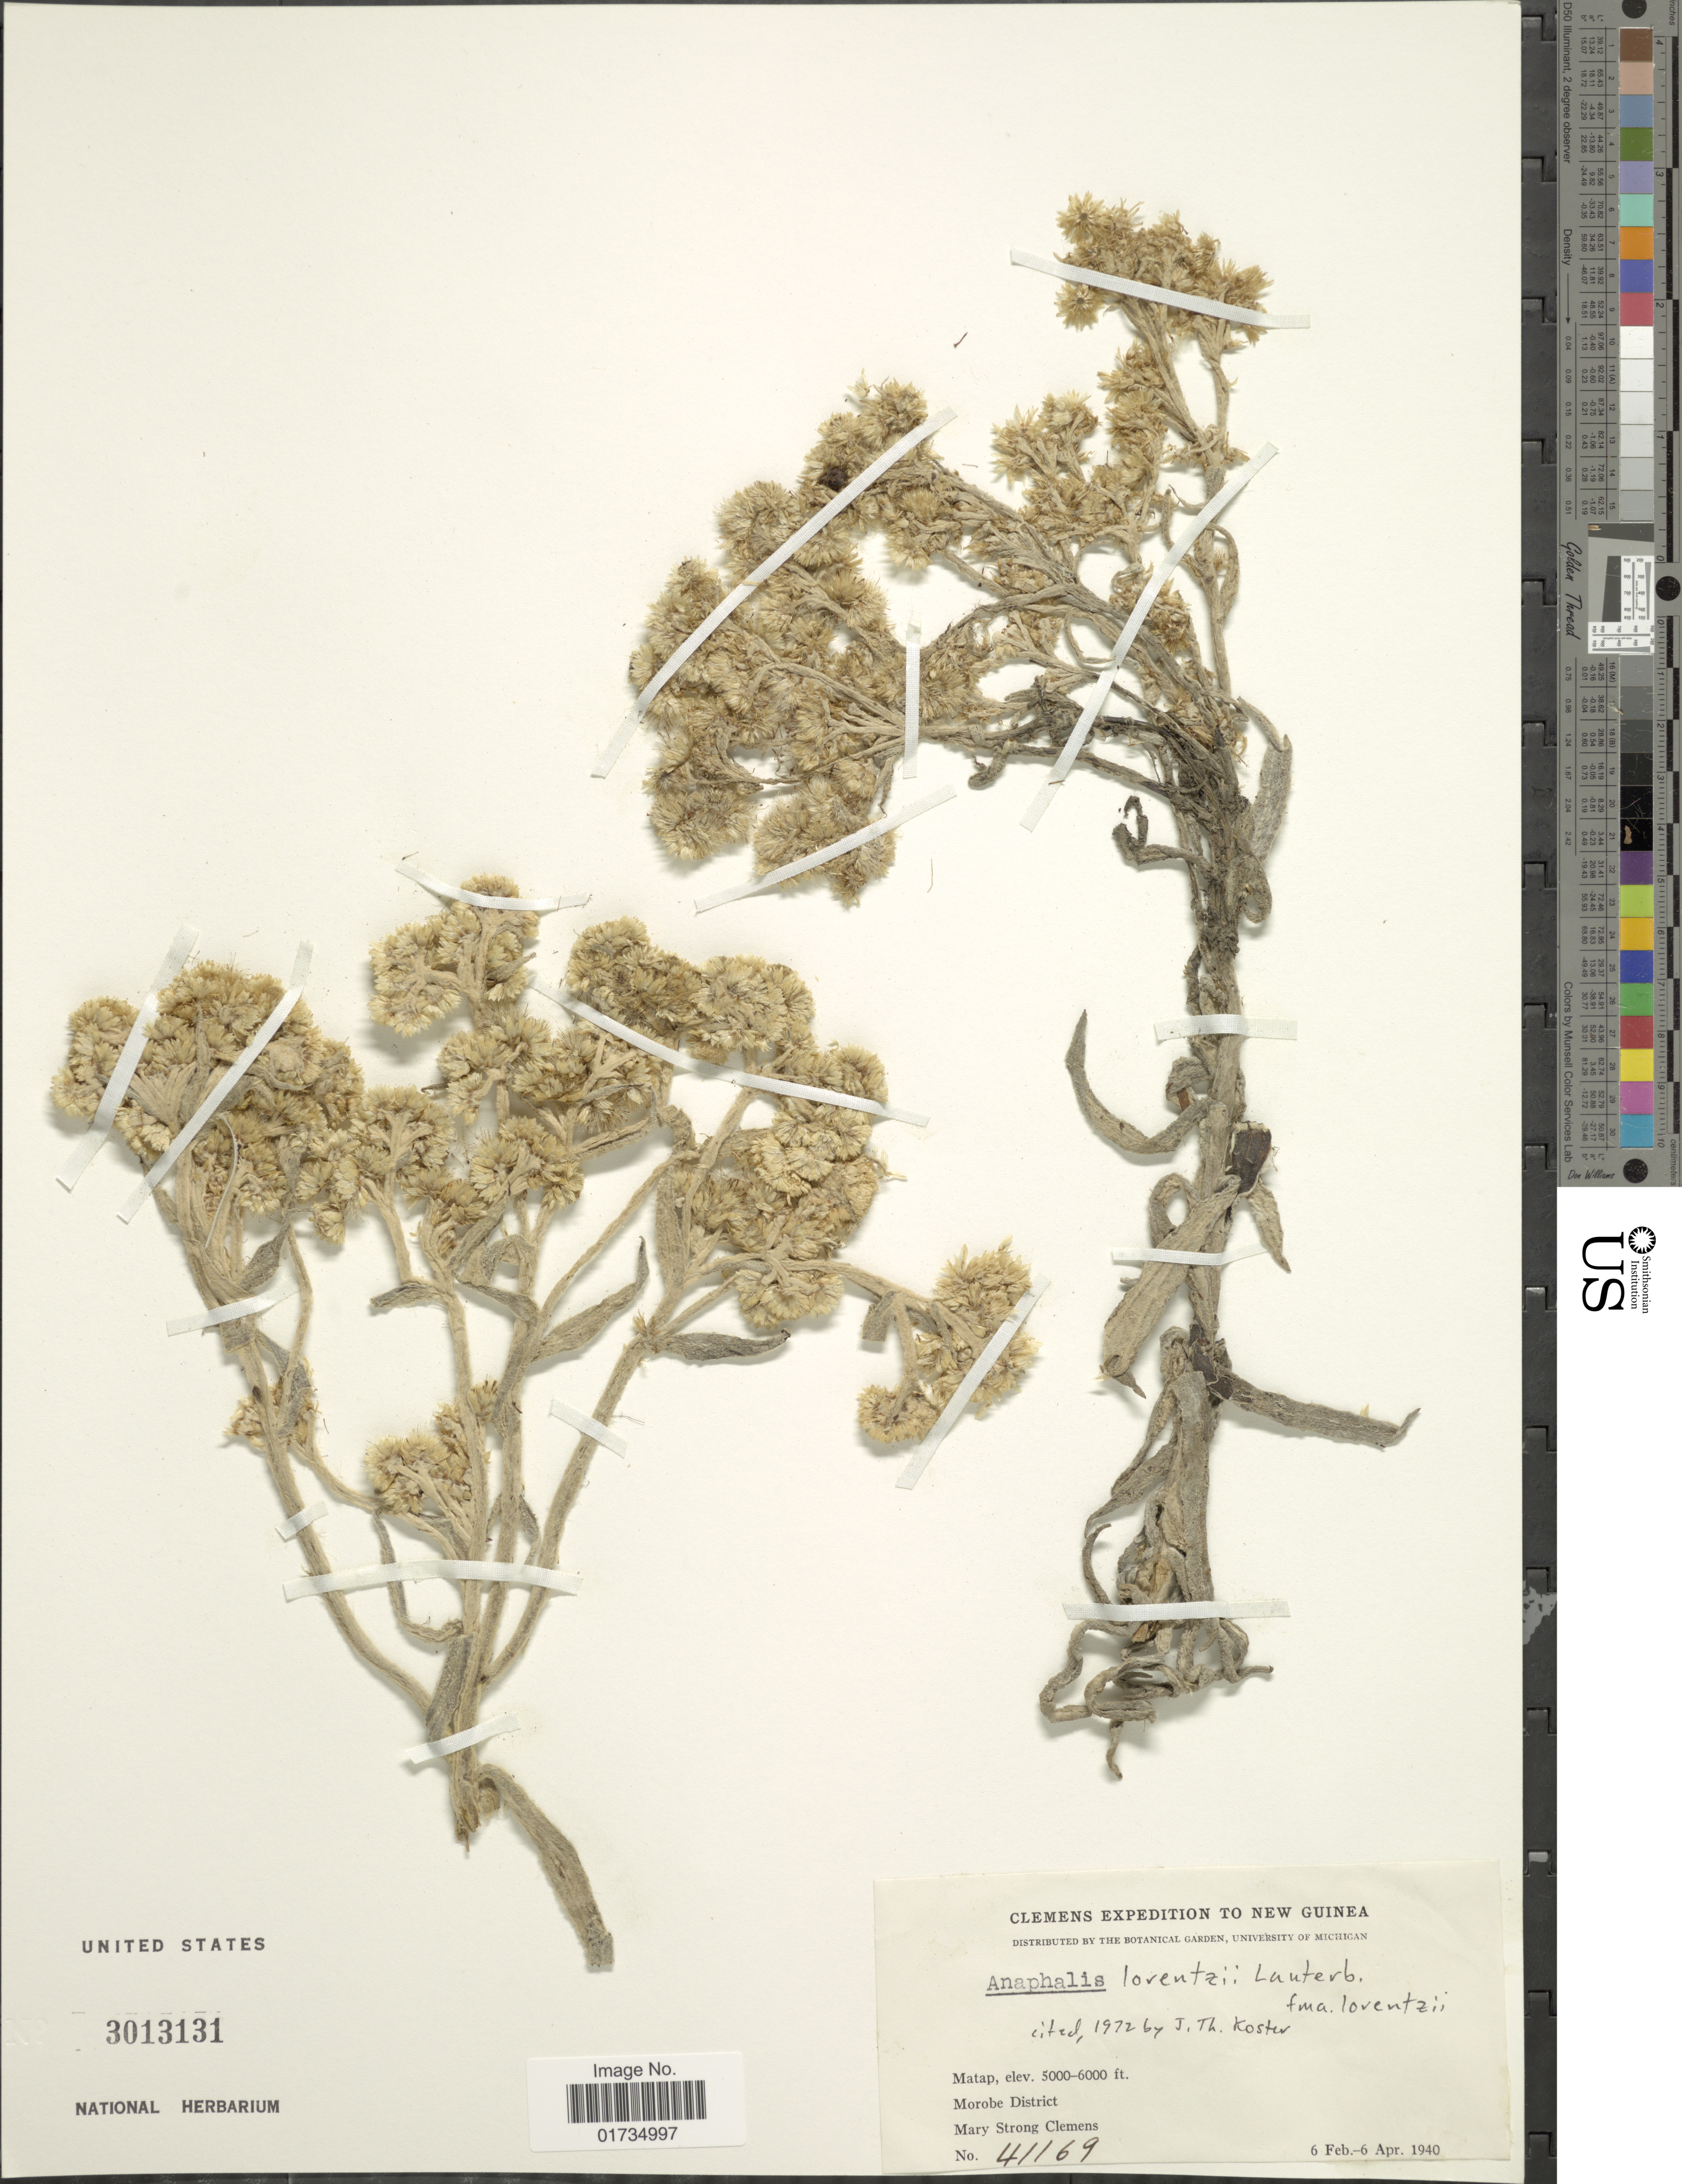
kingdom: Plantae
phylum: Tracheophyta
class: Magnoliopsida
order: Asterales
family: Asteraceae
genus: Anaphalis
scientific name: Anaphalis lorentzii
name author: Lauterb.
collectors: M. S. Clemens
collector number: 41169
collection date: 1940-02-06/1940-04-06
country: Papua New Guinea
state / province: Morobe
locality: New Guinea. Matap. Morobe District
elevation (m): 1524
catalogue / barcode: US 3013131